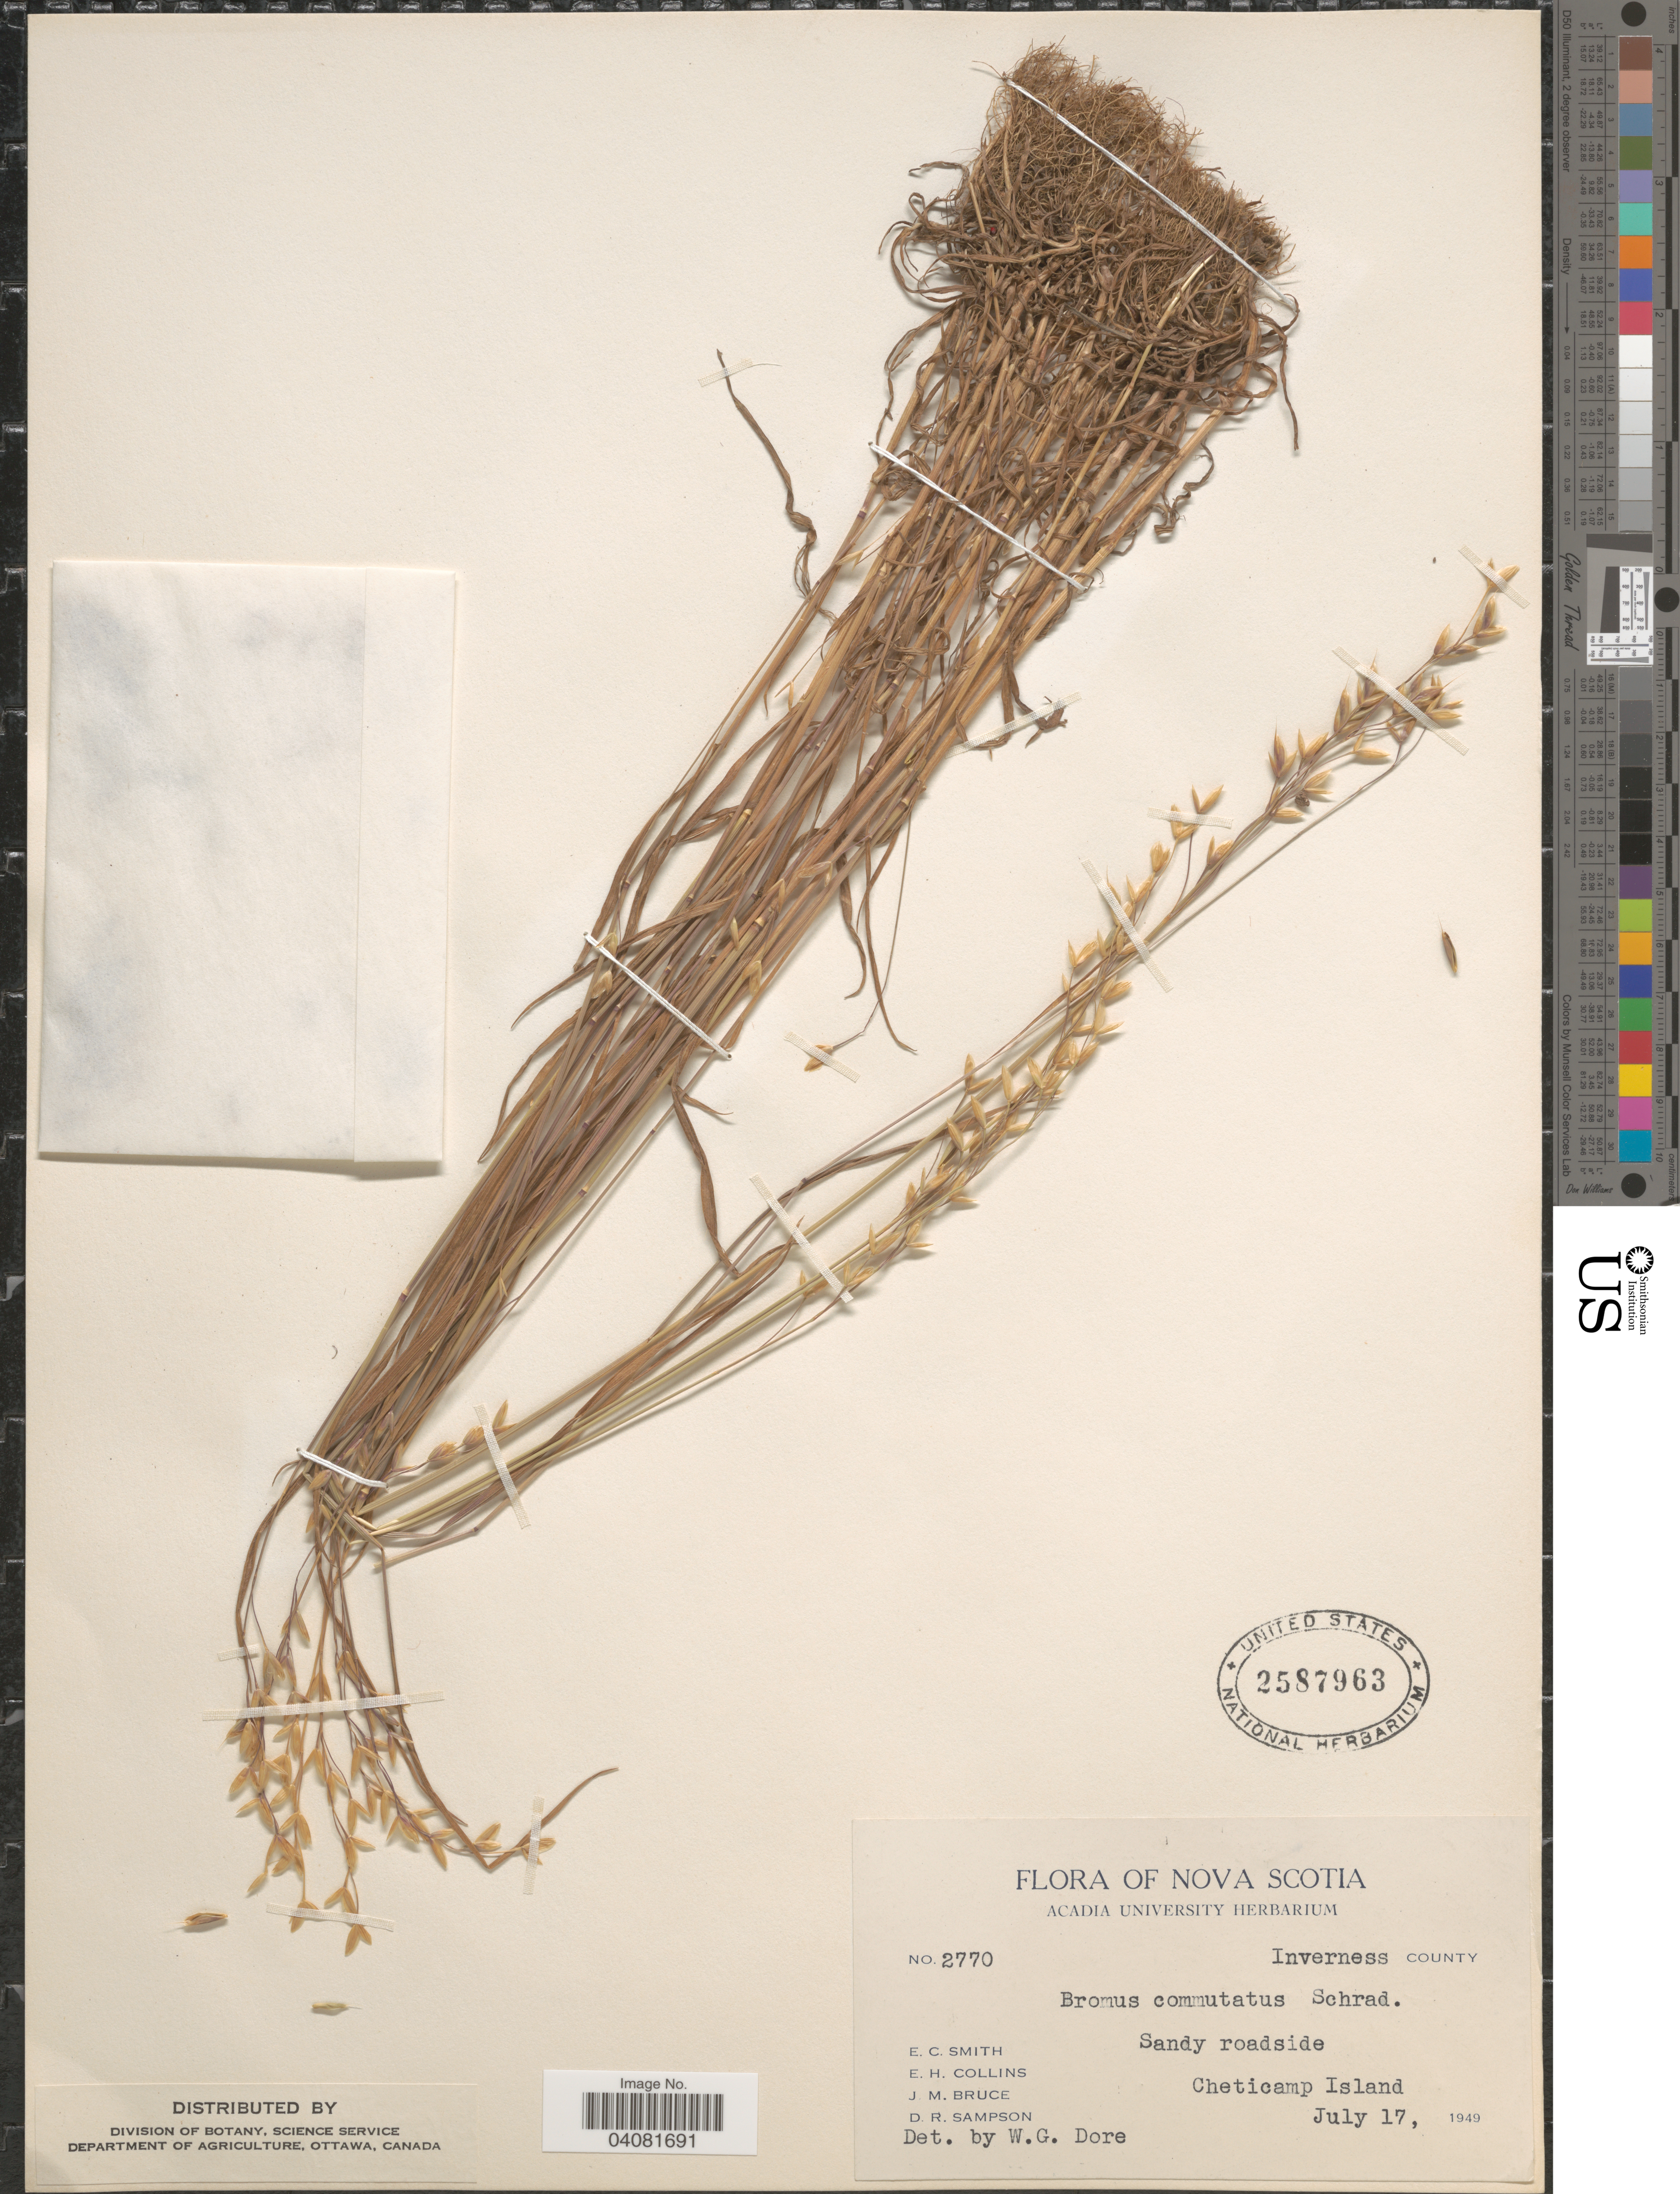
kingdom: Plantae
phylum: Tracheophyta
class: Liliopsida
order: Poales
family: Poaceae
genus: Bromus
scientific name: Bromus commutatus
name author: Schrad.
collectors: E. Smith, E. Collins, J. Bruce & D. Sampson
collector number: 2770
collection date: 1949-07-17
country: Canada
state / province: Nova Scotia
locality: Inverness County. Cheticamp Island.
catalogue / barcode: US 2587963